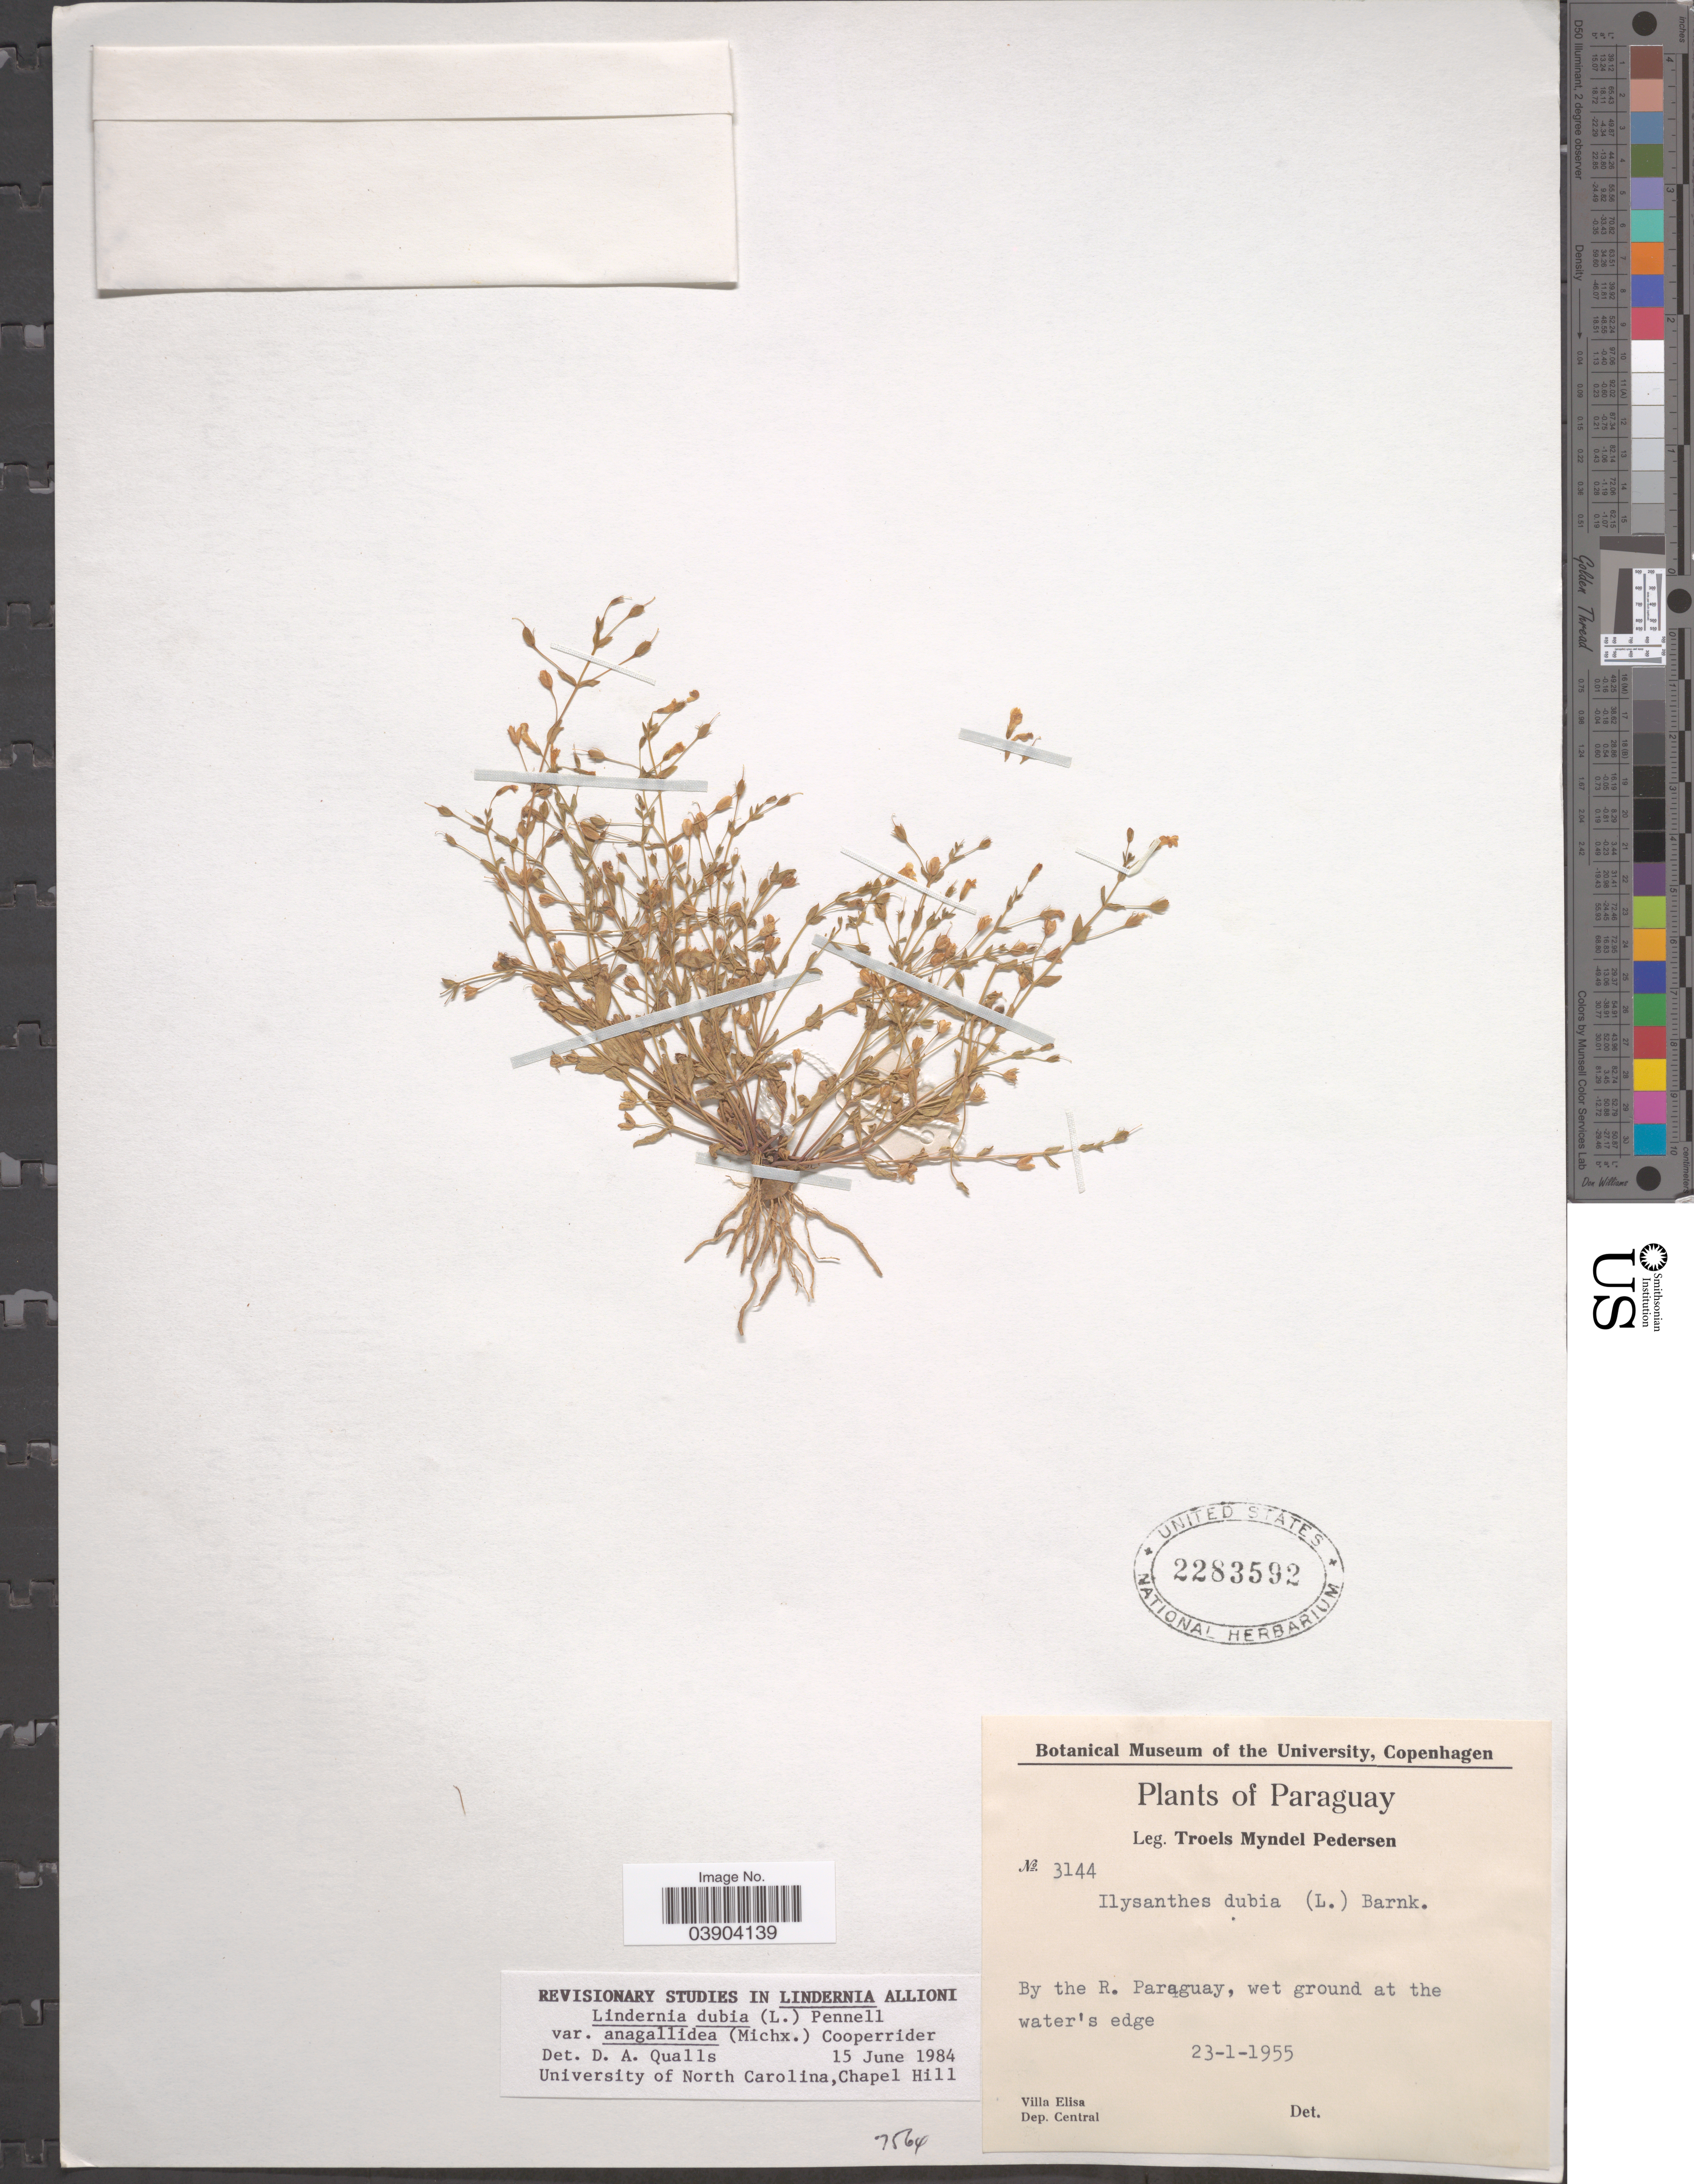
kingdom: Plantae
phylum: Tracheophyta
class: Magnoliopsida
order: Lamiales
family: Linderniaceae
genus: Lindernia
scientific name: Lindernia dubia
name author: (L.) Pennell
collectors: T. Pederson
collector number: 3144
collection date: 1955-01-23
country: Paraguay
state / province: Central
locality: By the R. Paraguay. Villa Elisa. Dep. Central.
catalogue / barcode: US 2283592